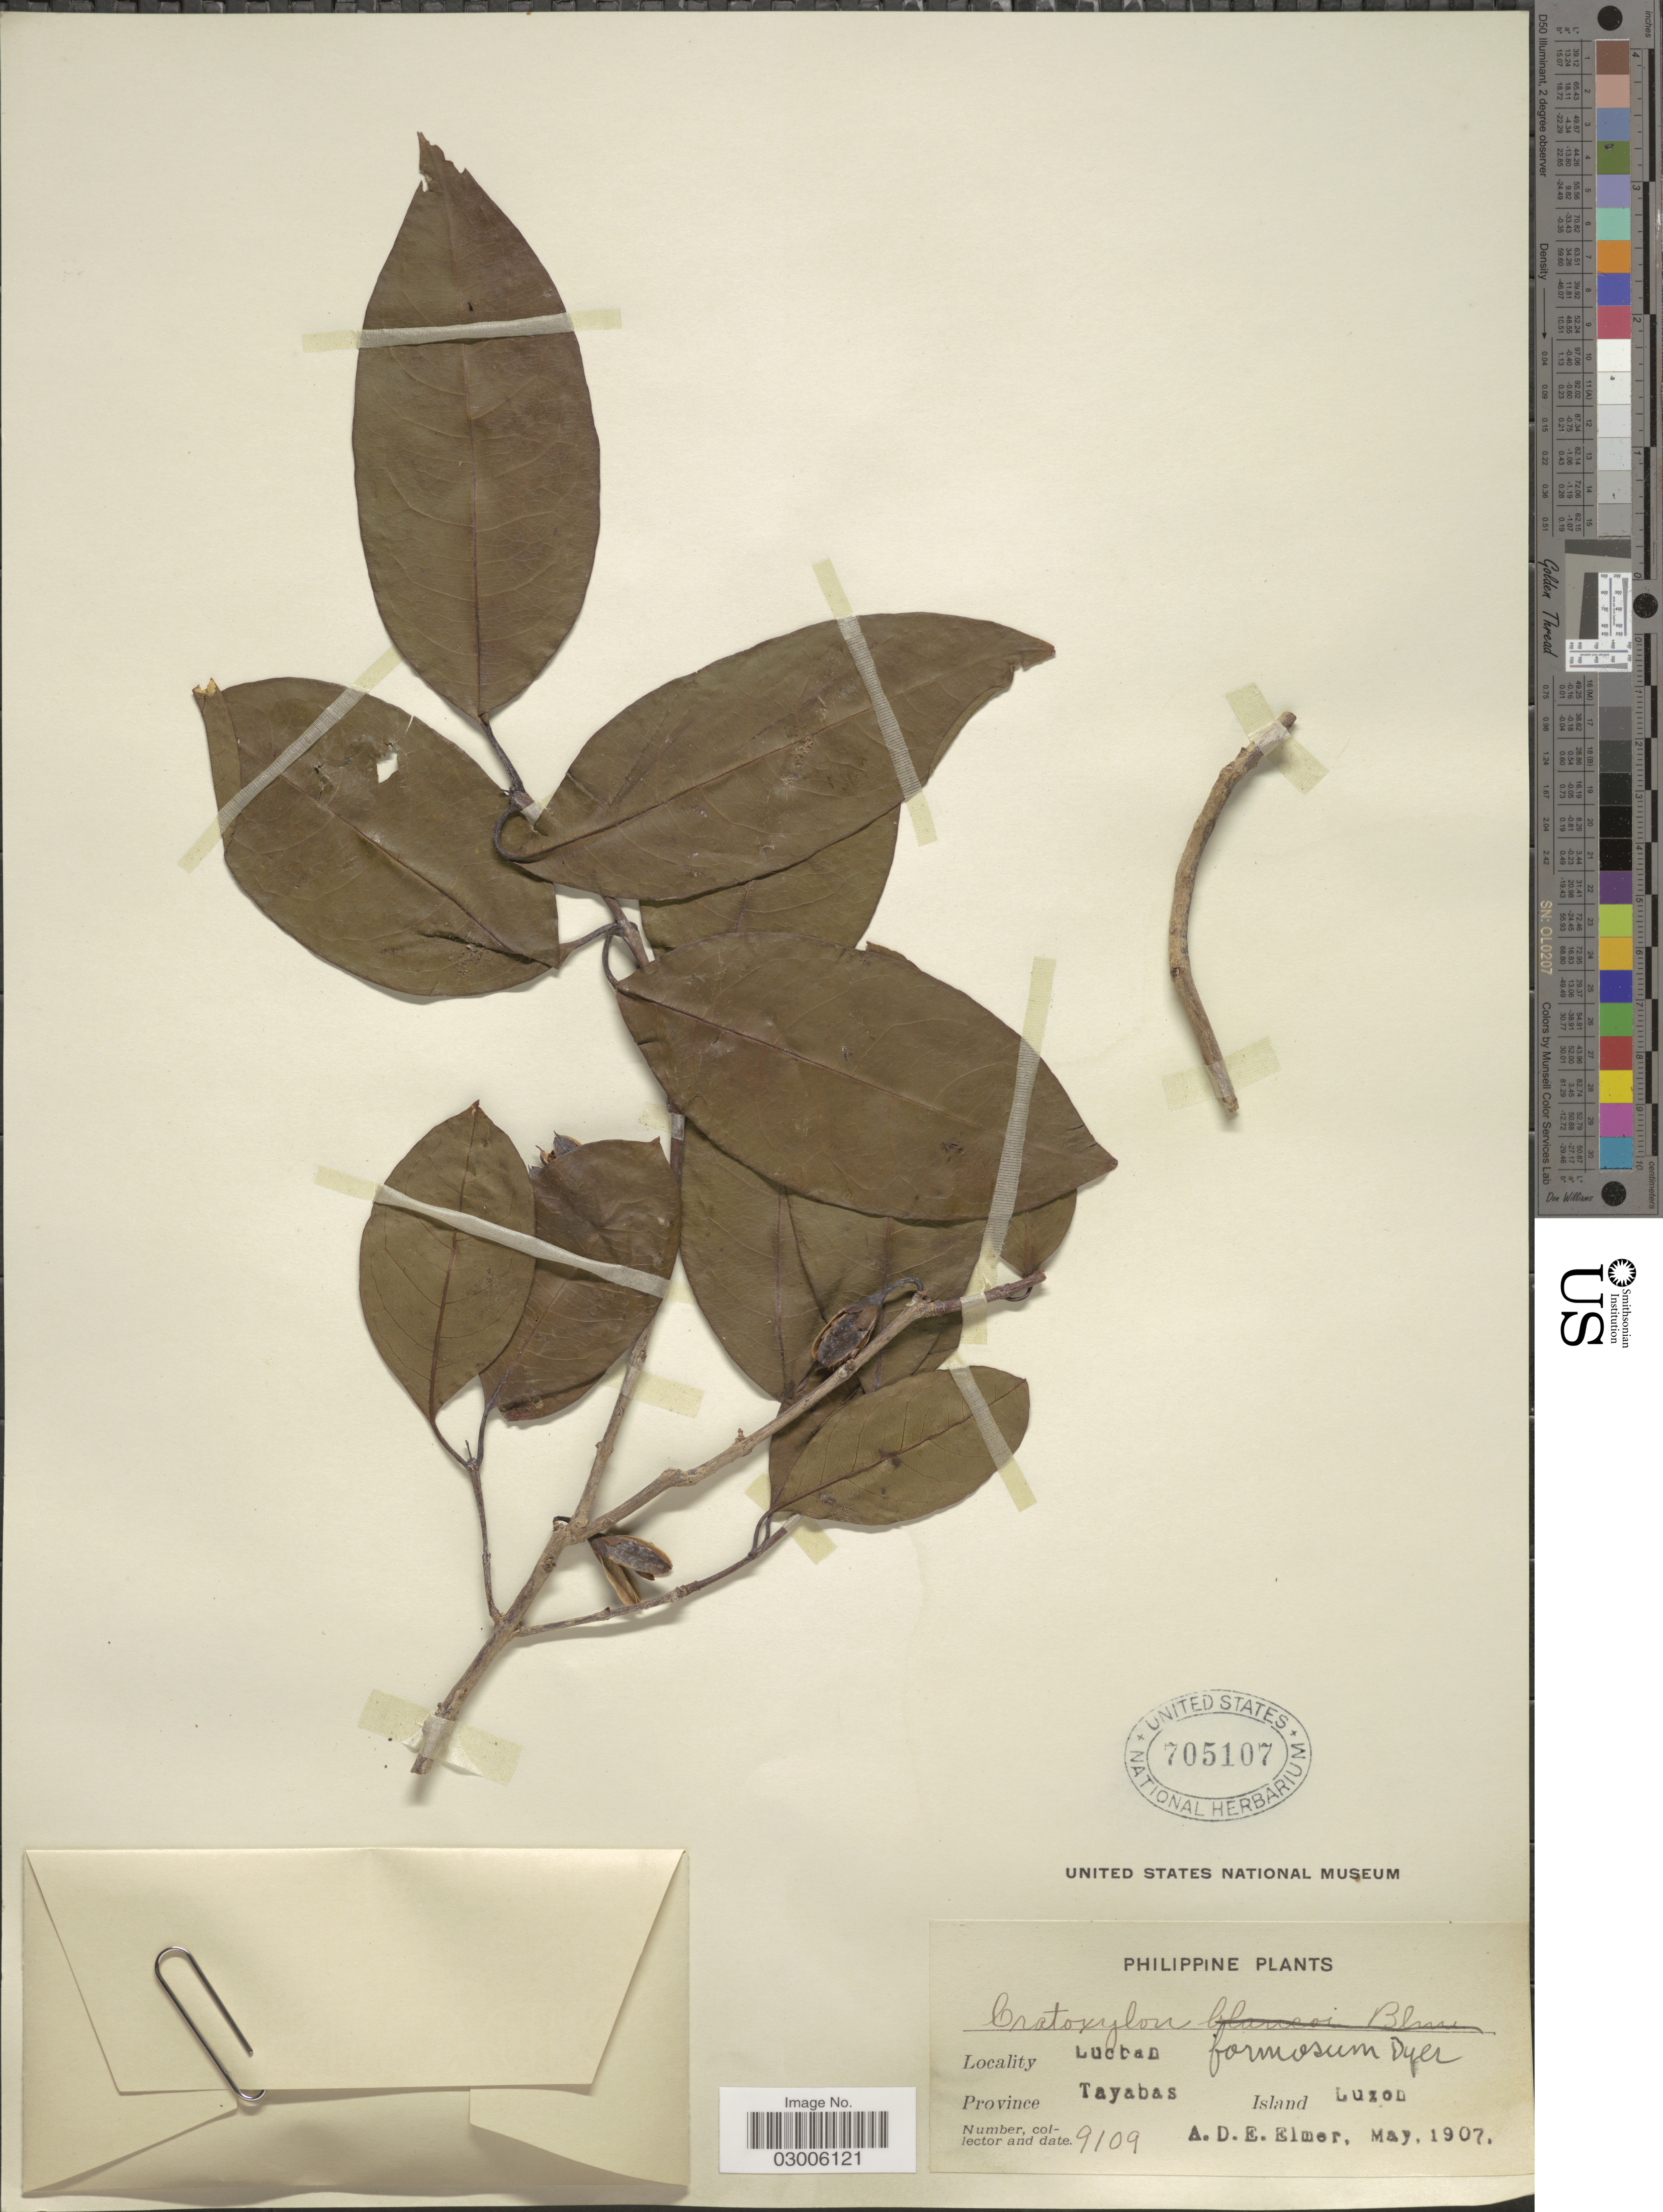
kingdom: Plantae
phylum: Tracheophyta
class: Magnoliopsida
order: Malpighiales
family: Hypericaceae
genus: Cratoxylum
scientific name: Cratoxylum cochinchinense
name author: (Lour.) Blume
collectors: A. D. E. Elmer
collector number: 9109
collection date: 1907-05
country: Philippines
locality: Lucban. Province Tayabas. Island Luzon.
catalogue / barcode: US 705107